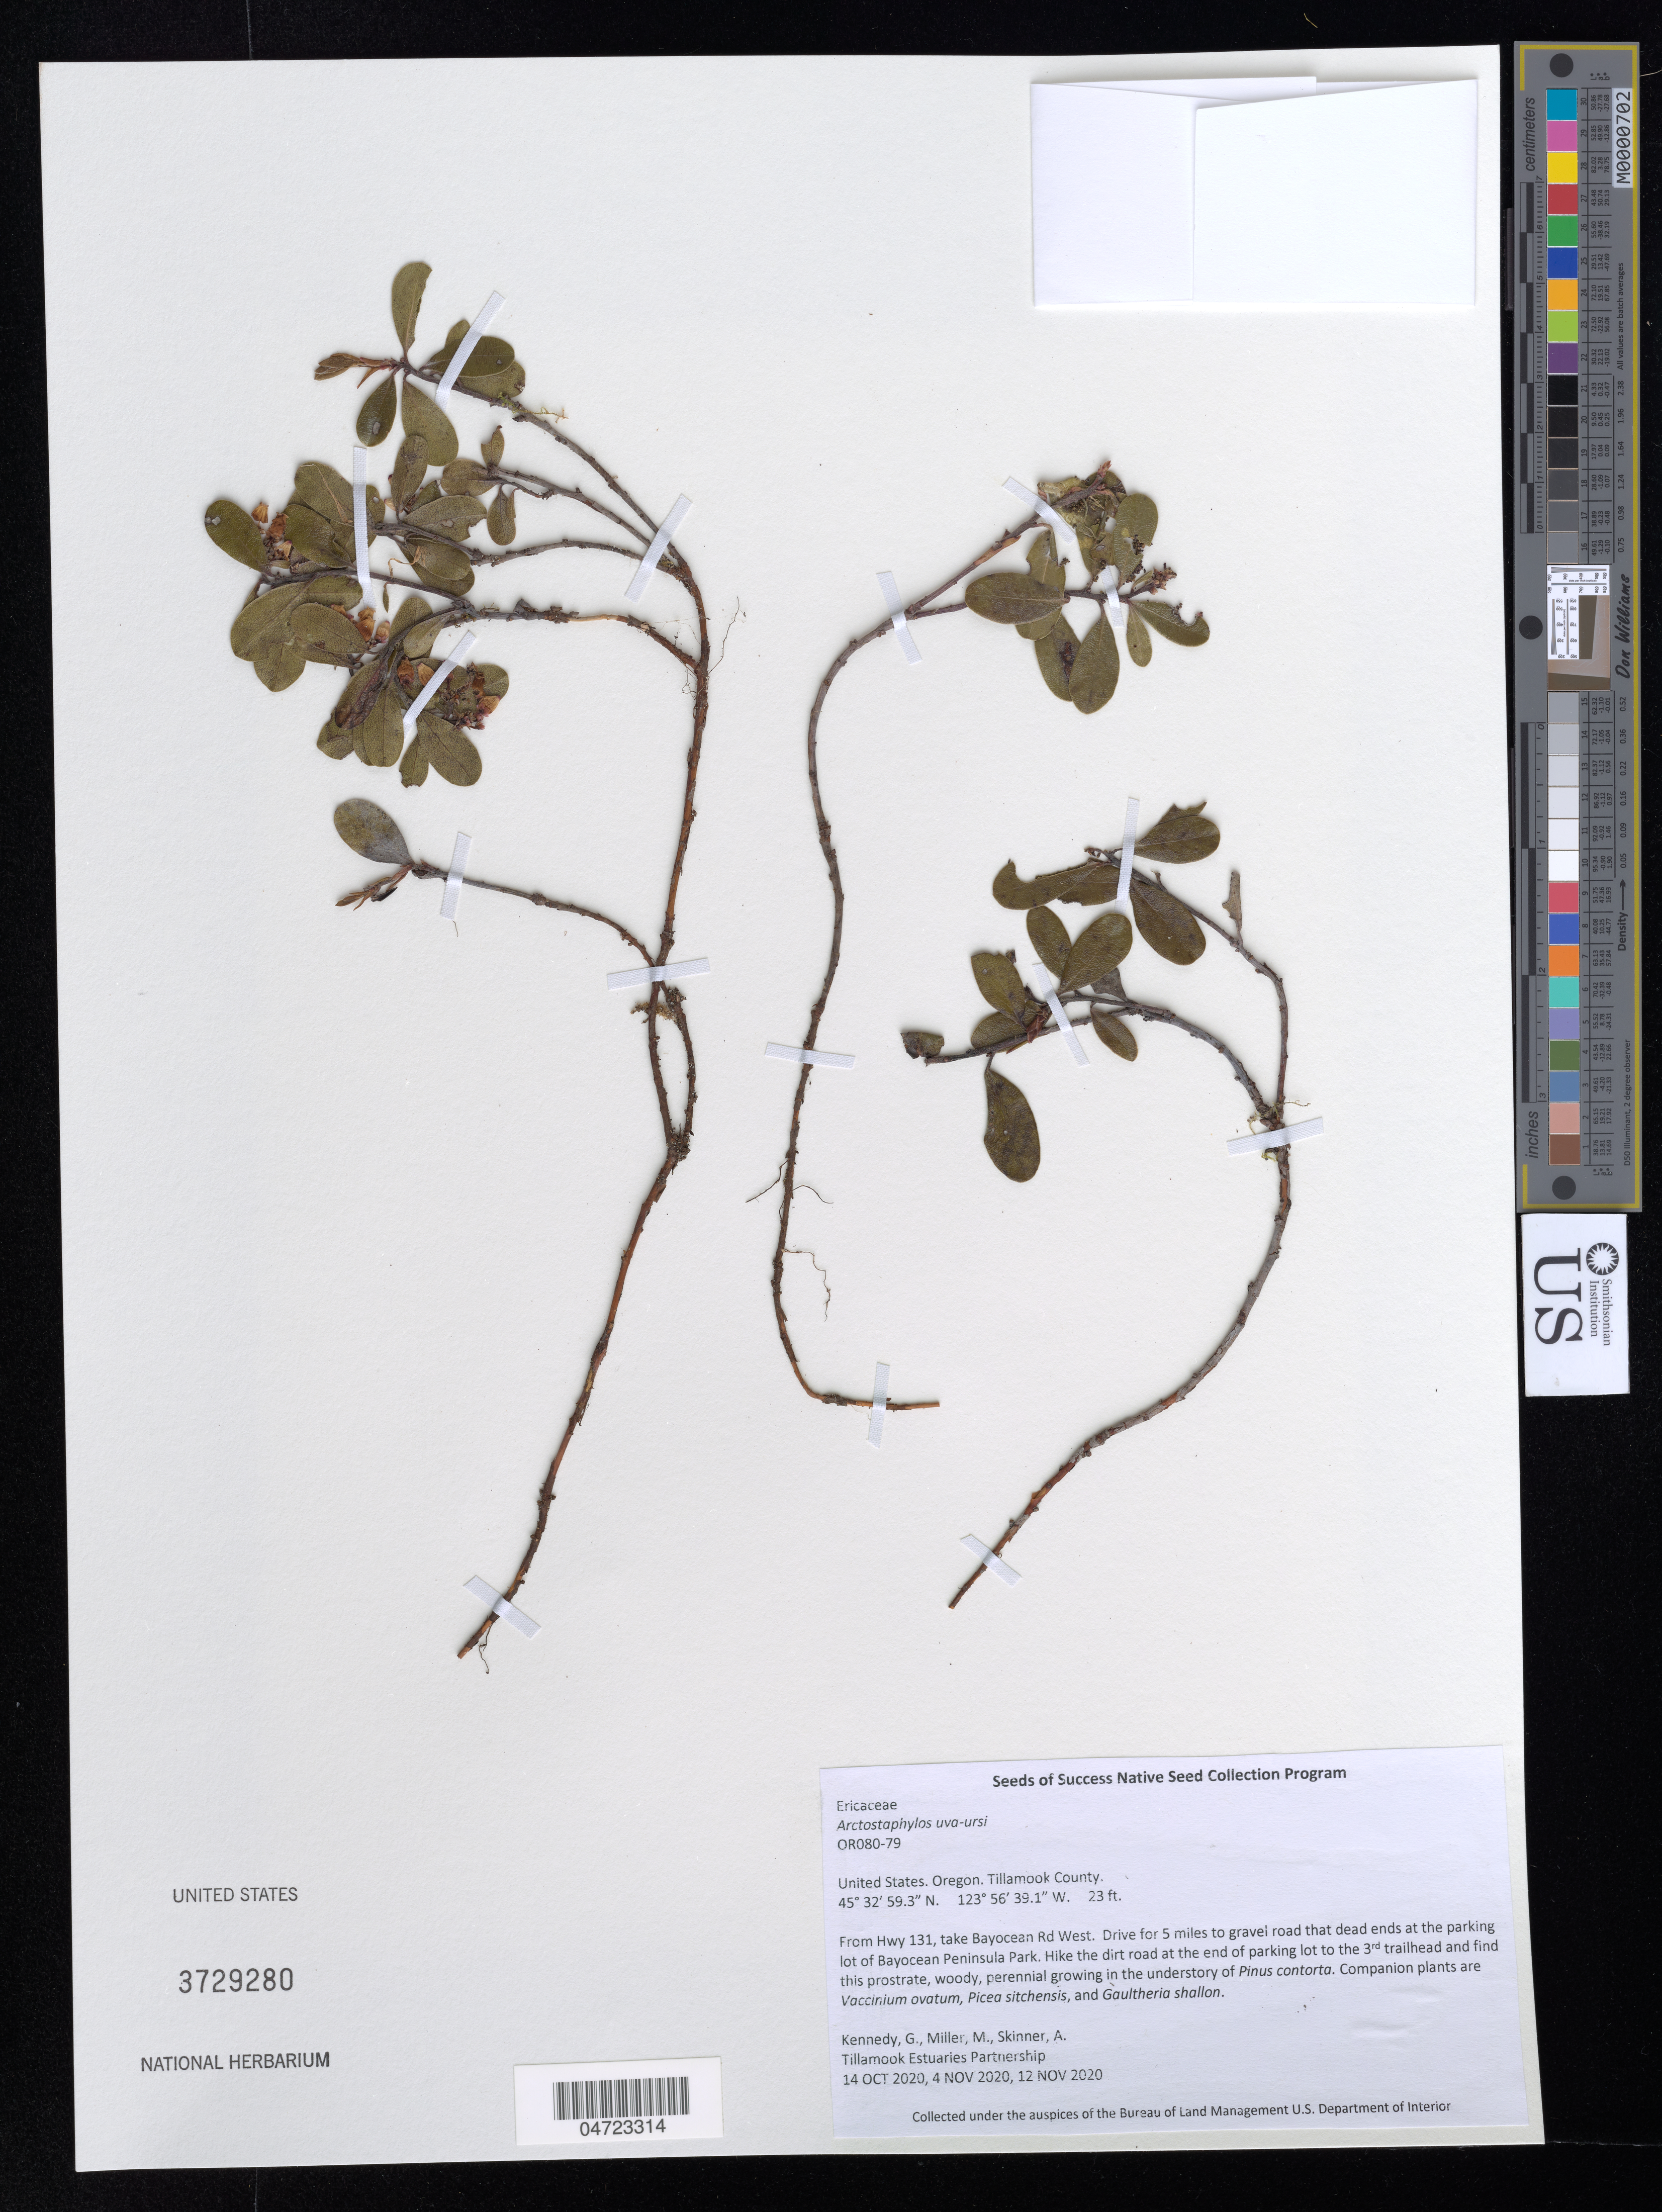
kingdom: Plantae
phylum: Tracheophyta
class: Magnoliopsida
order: Ericales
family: Ericaceae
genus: Arctostaphylos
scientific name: Arctostaphylos uva-ursi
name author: (L.) Spreng.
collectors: G. Kennedy, M. Miller & A. Skinner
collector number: OR080-79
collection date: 2020-10-14/2020-11-12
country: United States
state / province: Oregon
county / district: Tillamook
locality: Tillamook County. From Hwy 131, take Bayocean Rd West. Drive for 5 miles to gravel road that dead ends at the parking lot of Bayocean Peninsula Park. Hike the dirt road at the end of parking lot to the 3rd trailhead.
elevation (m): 7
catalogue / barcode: US 3729280